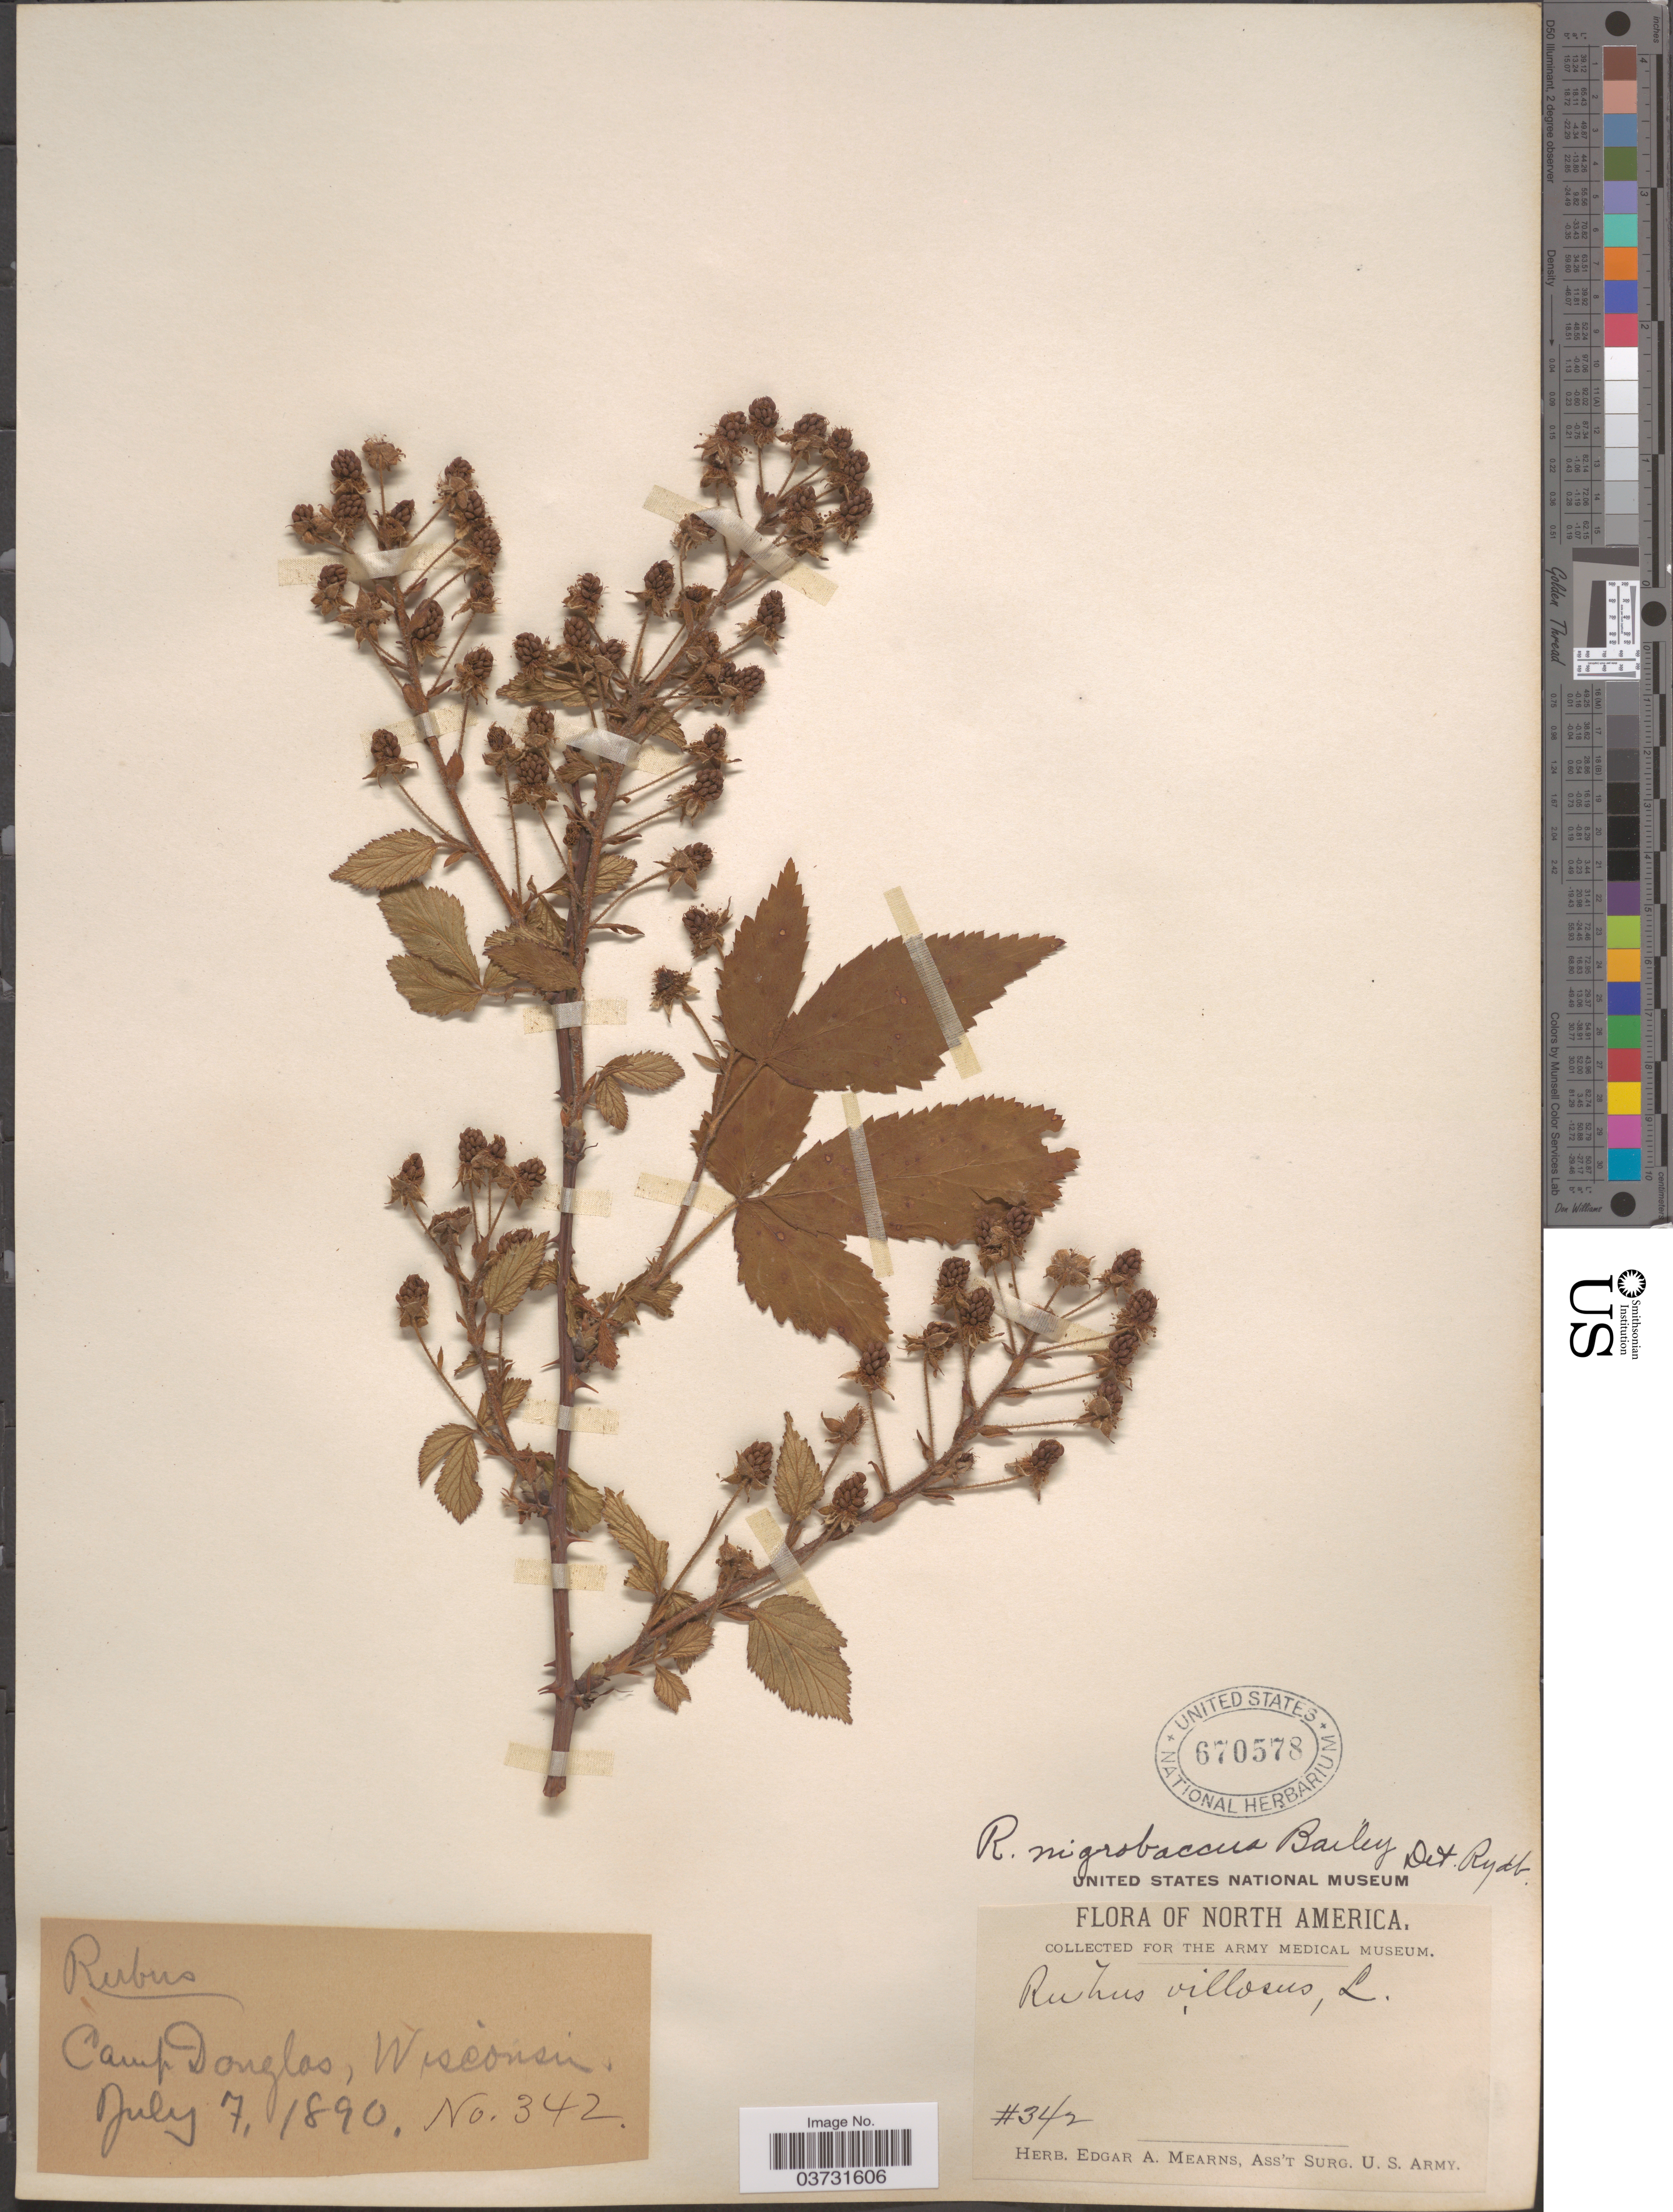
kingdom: Plantae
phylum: Tracheophyta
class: Magnoliopsida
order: Rosales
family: Rosaceae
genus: Rubus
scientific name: Rubus nigrobaccus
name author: L.H. Bailey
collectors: ex herb. Edgar A. Mearns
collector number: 342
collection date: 1890-07-07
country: United States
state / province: Wisconsin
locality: Camp Douglas.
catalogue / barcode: US 670578